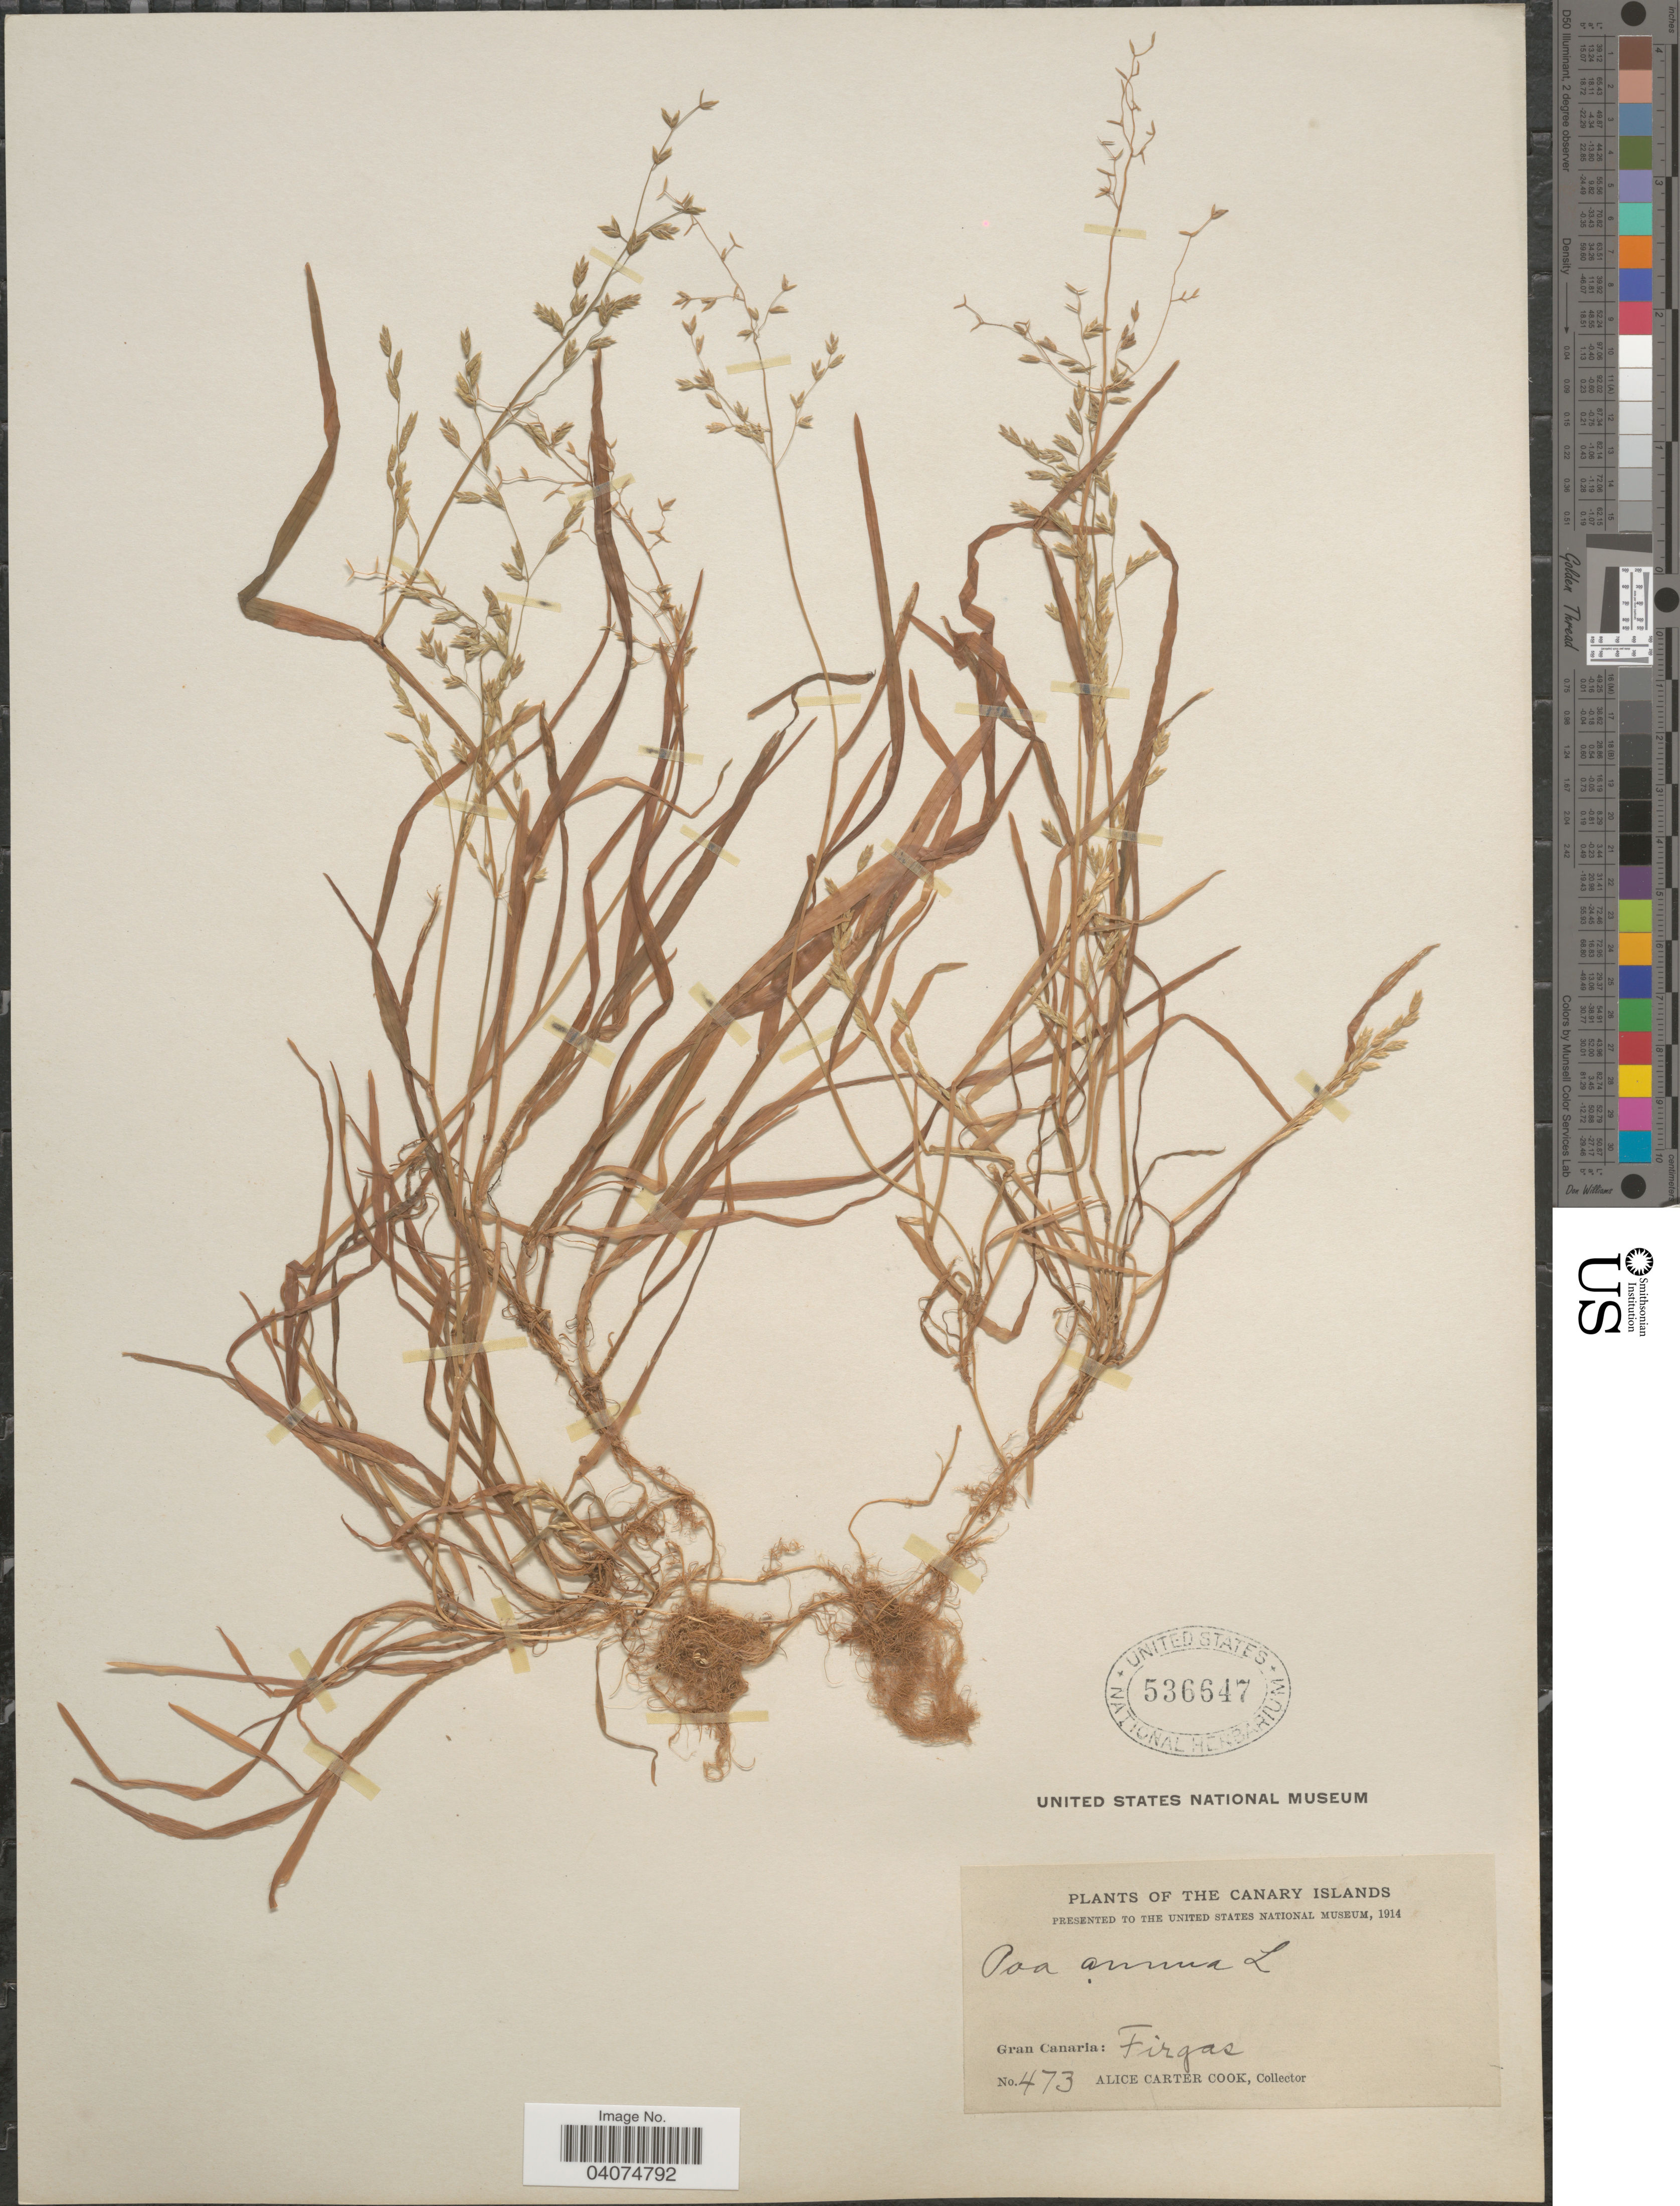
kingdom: Plantae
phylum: Tracheophyta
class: Liliopsida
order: Poales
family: Poaceae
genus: Poa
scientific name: Poa annua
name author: L.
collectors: Alice C. Cook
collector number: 473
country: Spain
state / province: Canarias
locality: The Canary Islands. Gran Canaria: Firgas.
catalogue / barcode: US 536647